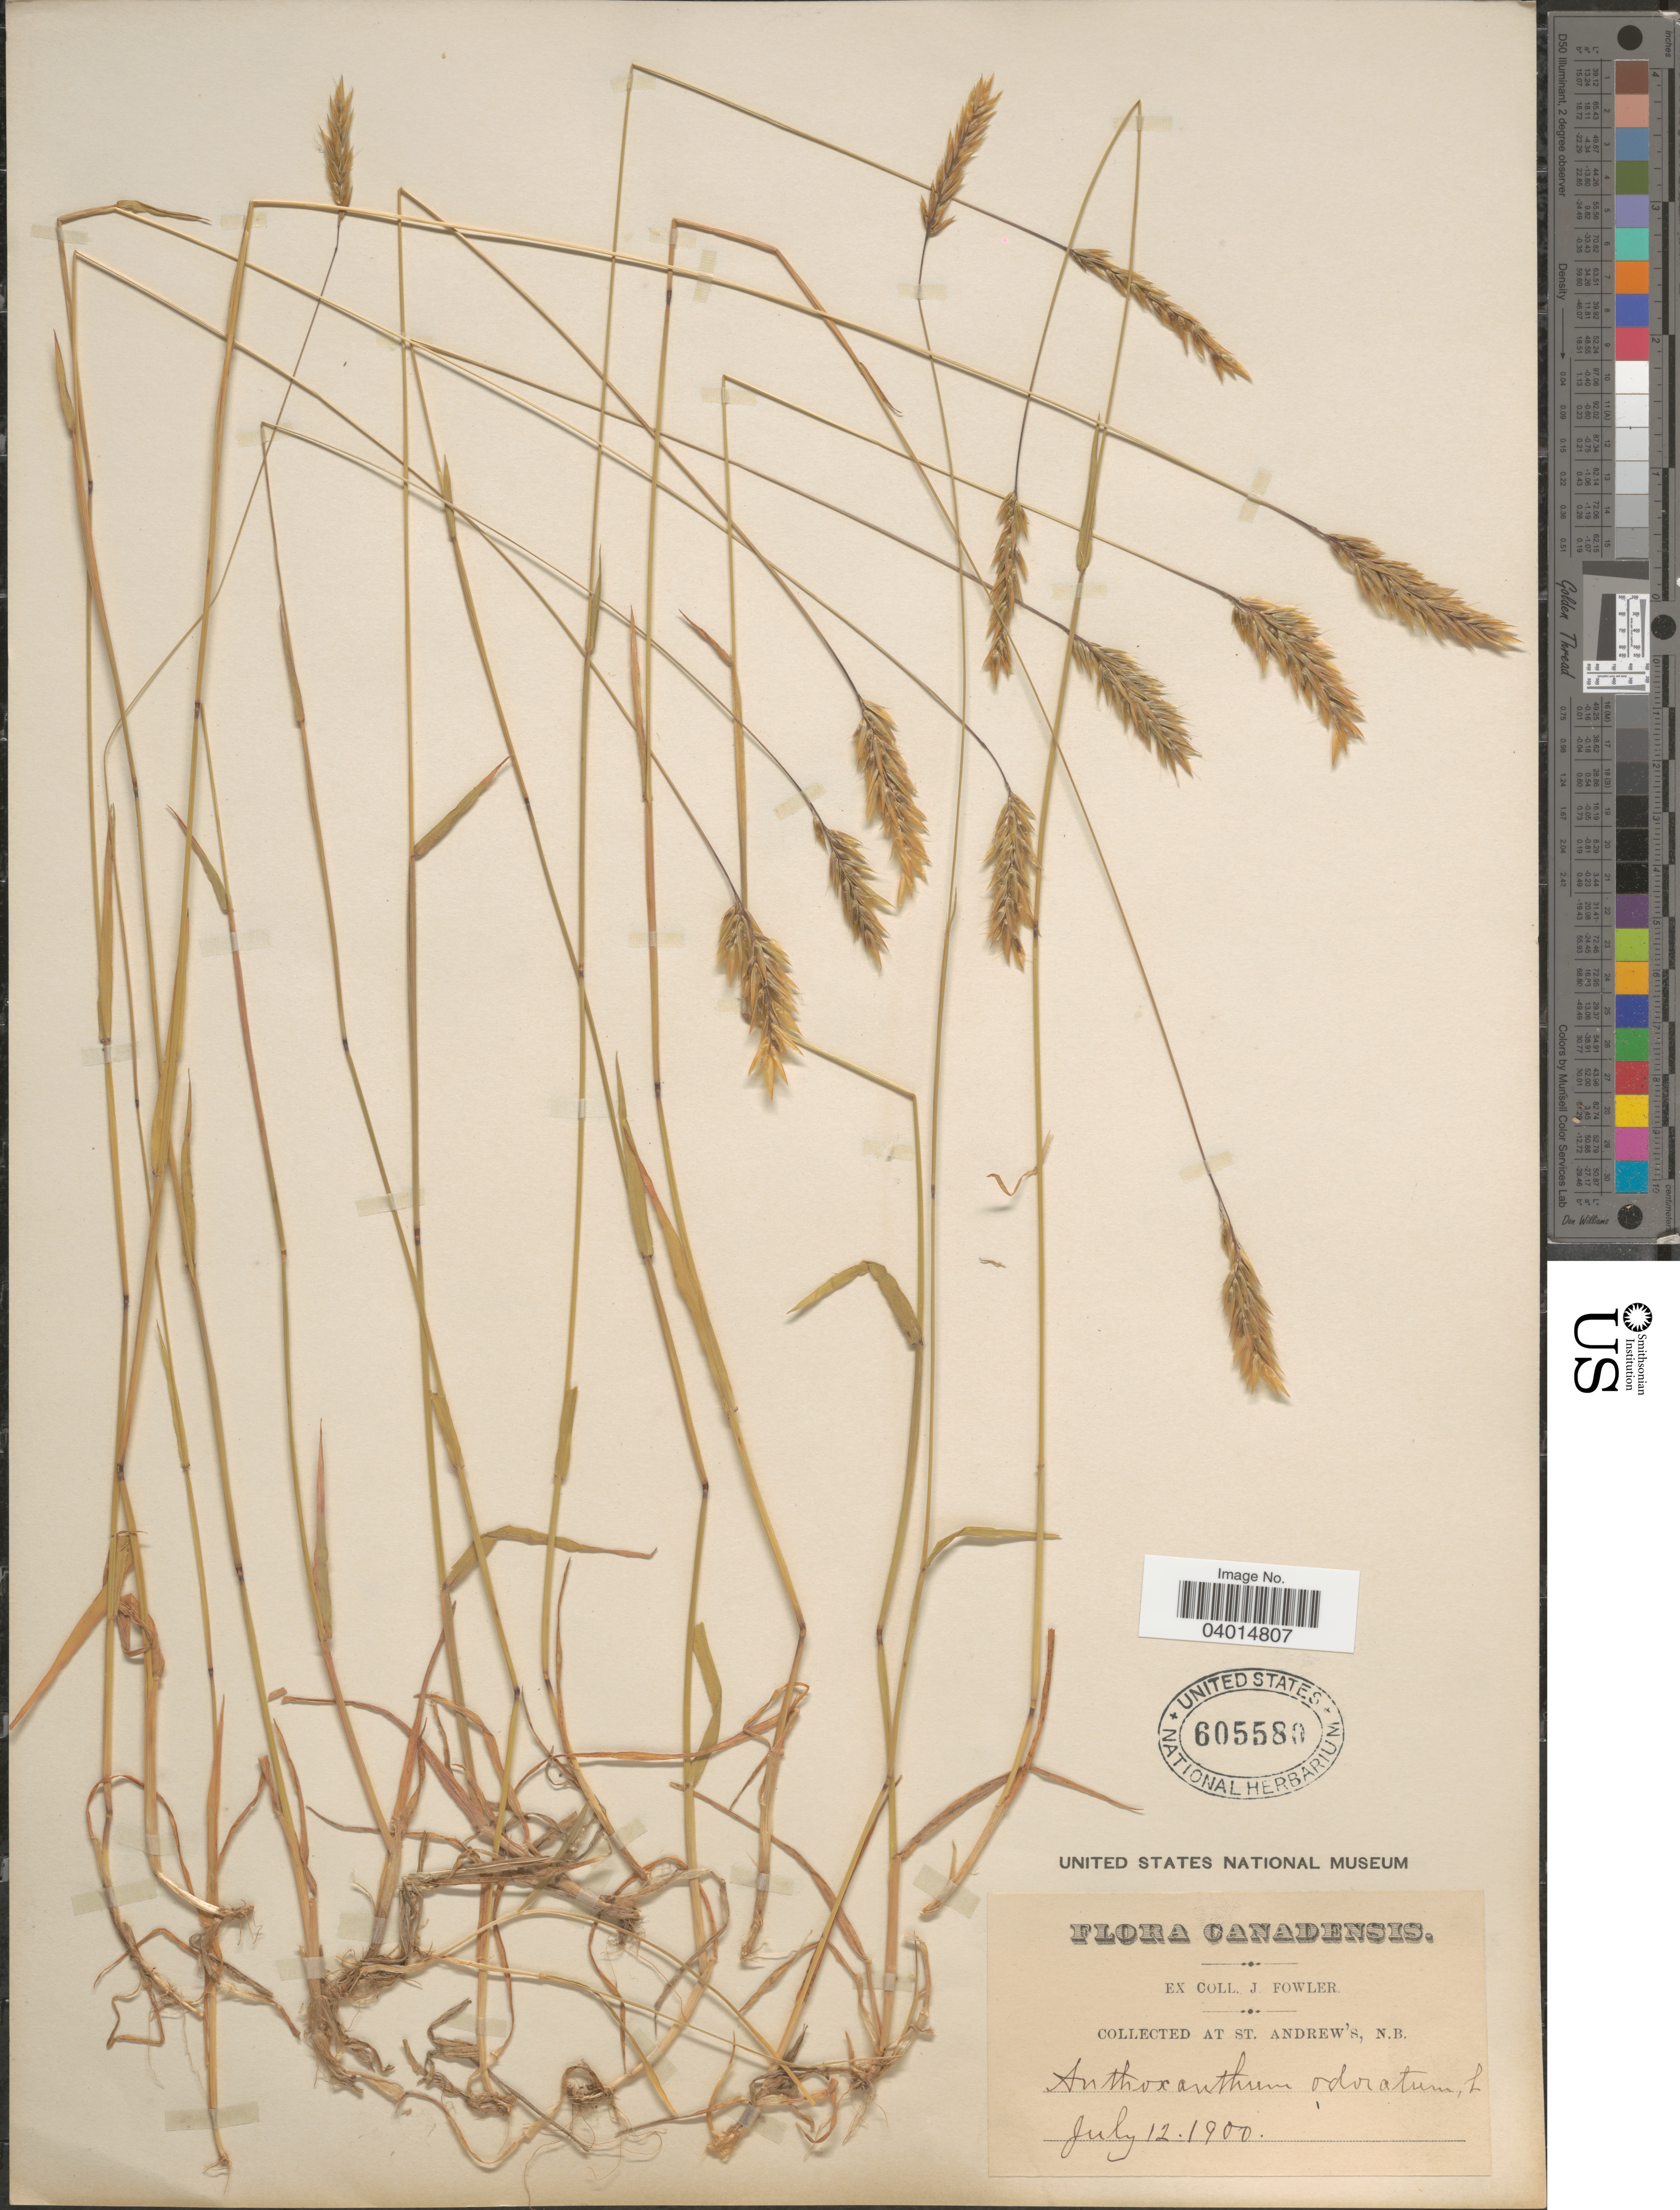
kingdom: Plantae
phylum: Tracheophyta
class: Liliopsida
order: Poales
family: Poaceae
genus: Anthoxanthum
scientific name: Anthoxanthum odoratum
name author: L.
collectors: J. Fowler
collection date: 1900-07-12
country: Canada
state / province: New Brunswick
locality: At St. Andrew's.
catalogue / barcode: US 605580